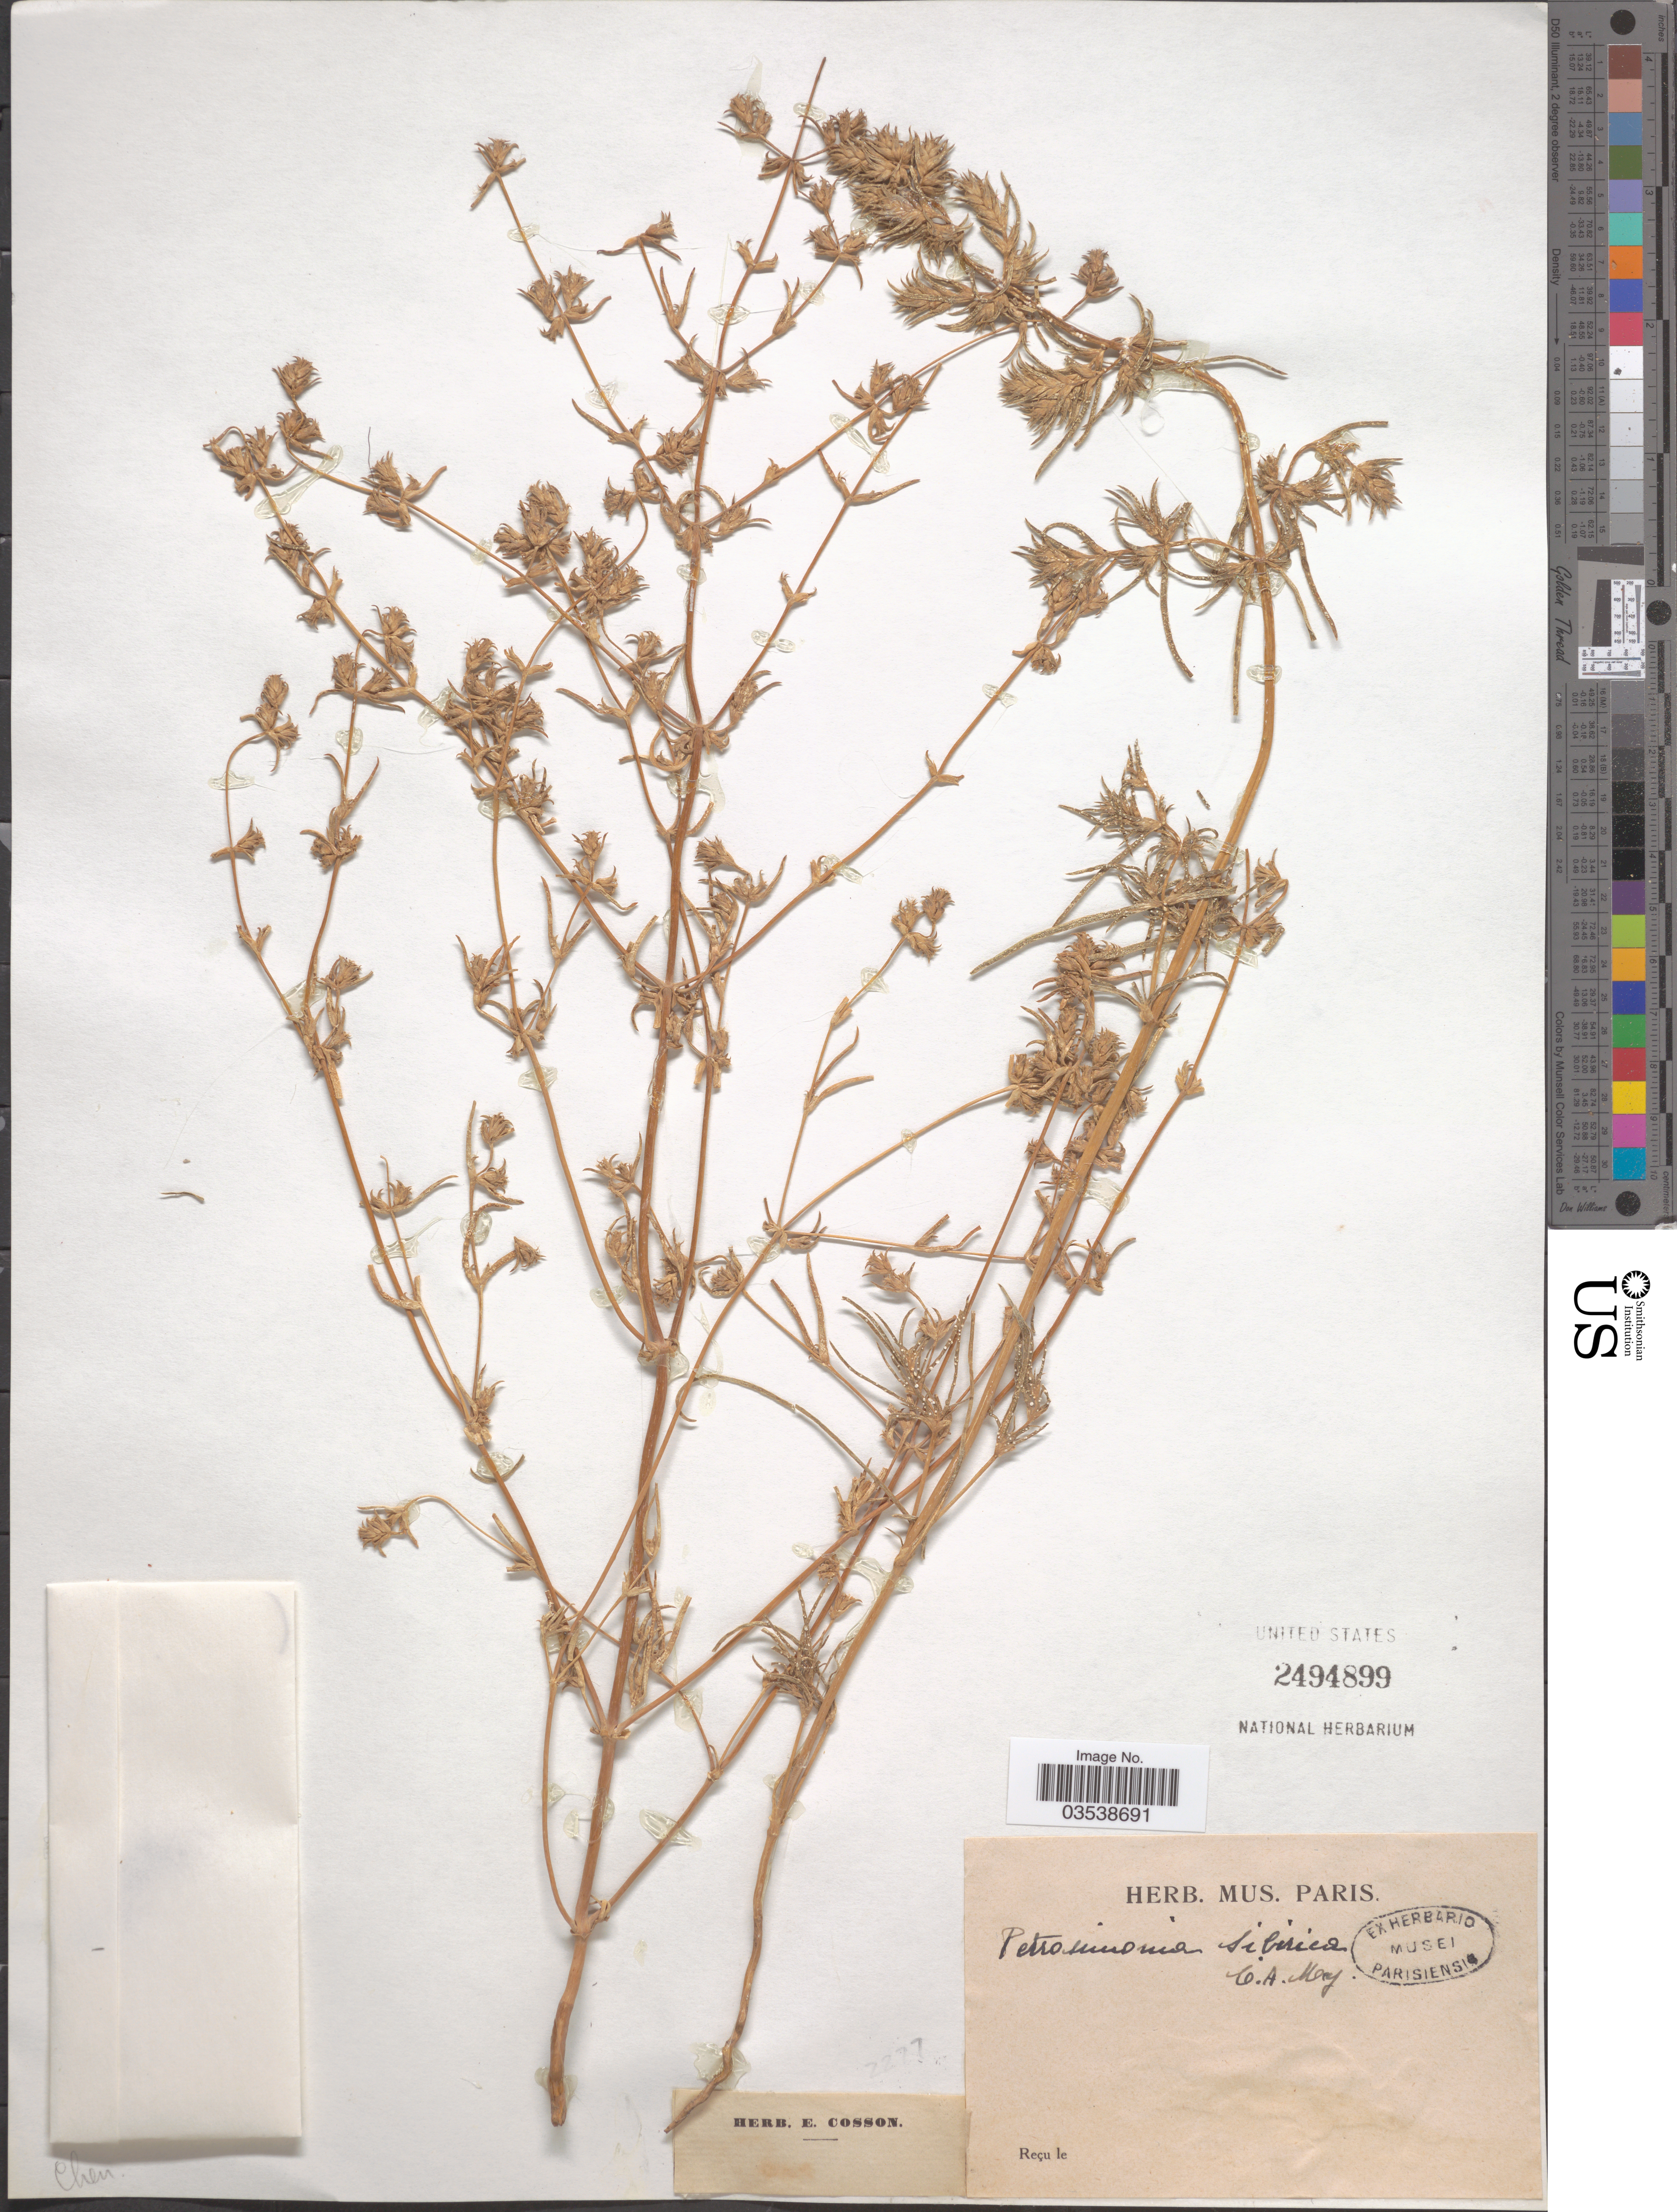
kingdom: Plantae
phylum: Tracheophyta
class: Magnoliopsida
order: Caryophyllales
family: Amaranthaceae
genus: Petrosimonia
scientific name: Petrosimonia sibirica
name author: (Pall.) Bunge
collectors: ex herb. Mus. Paris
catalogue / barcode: US 2494899